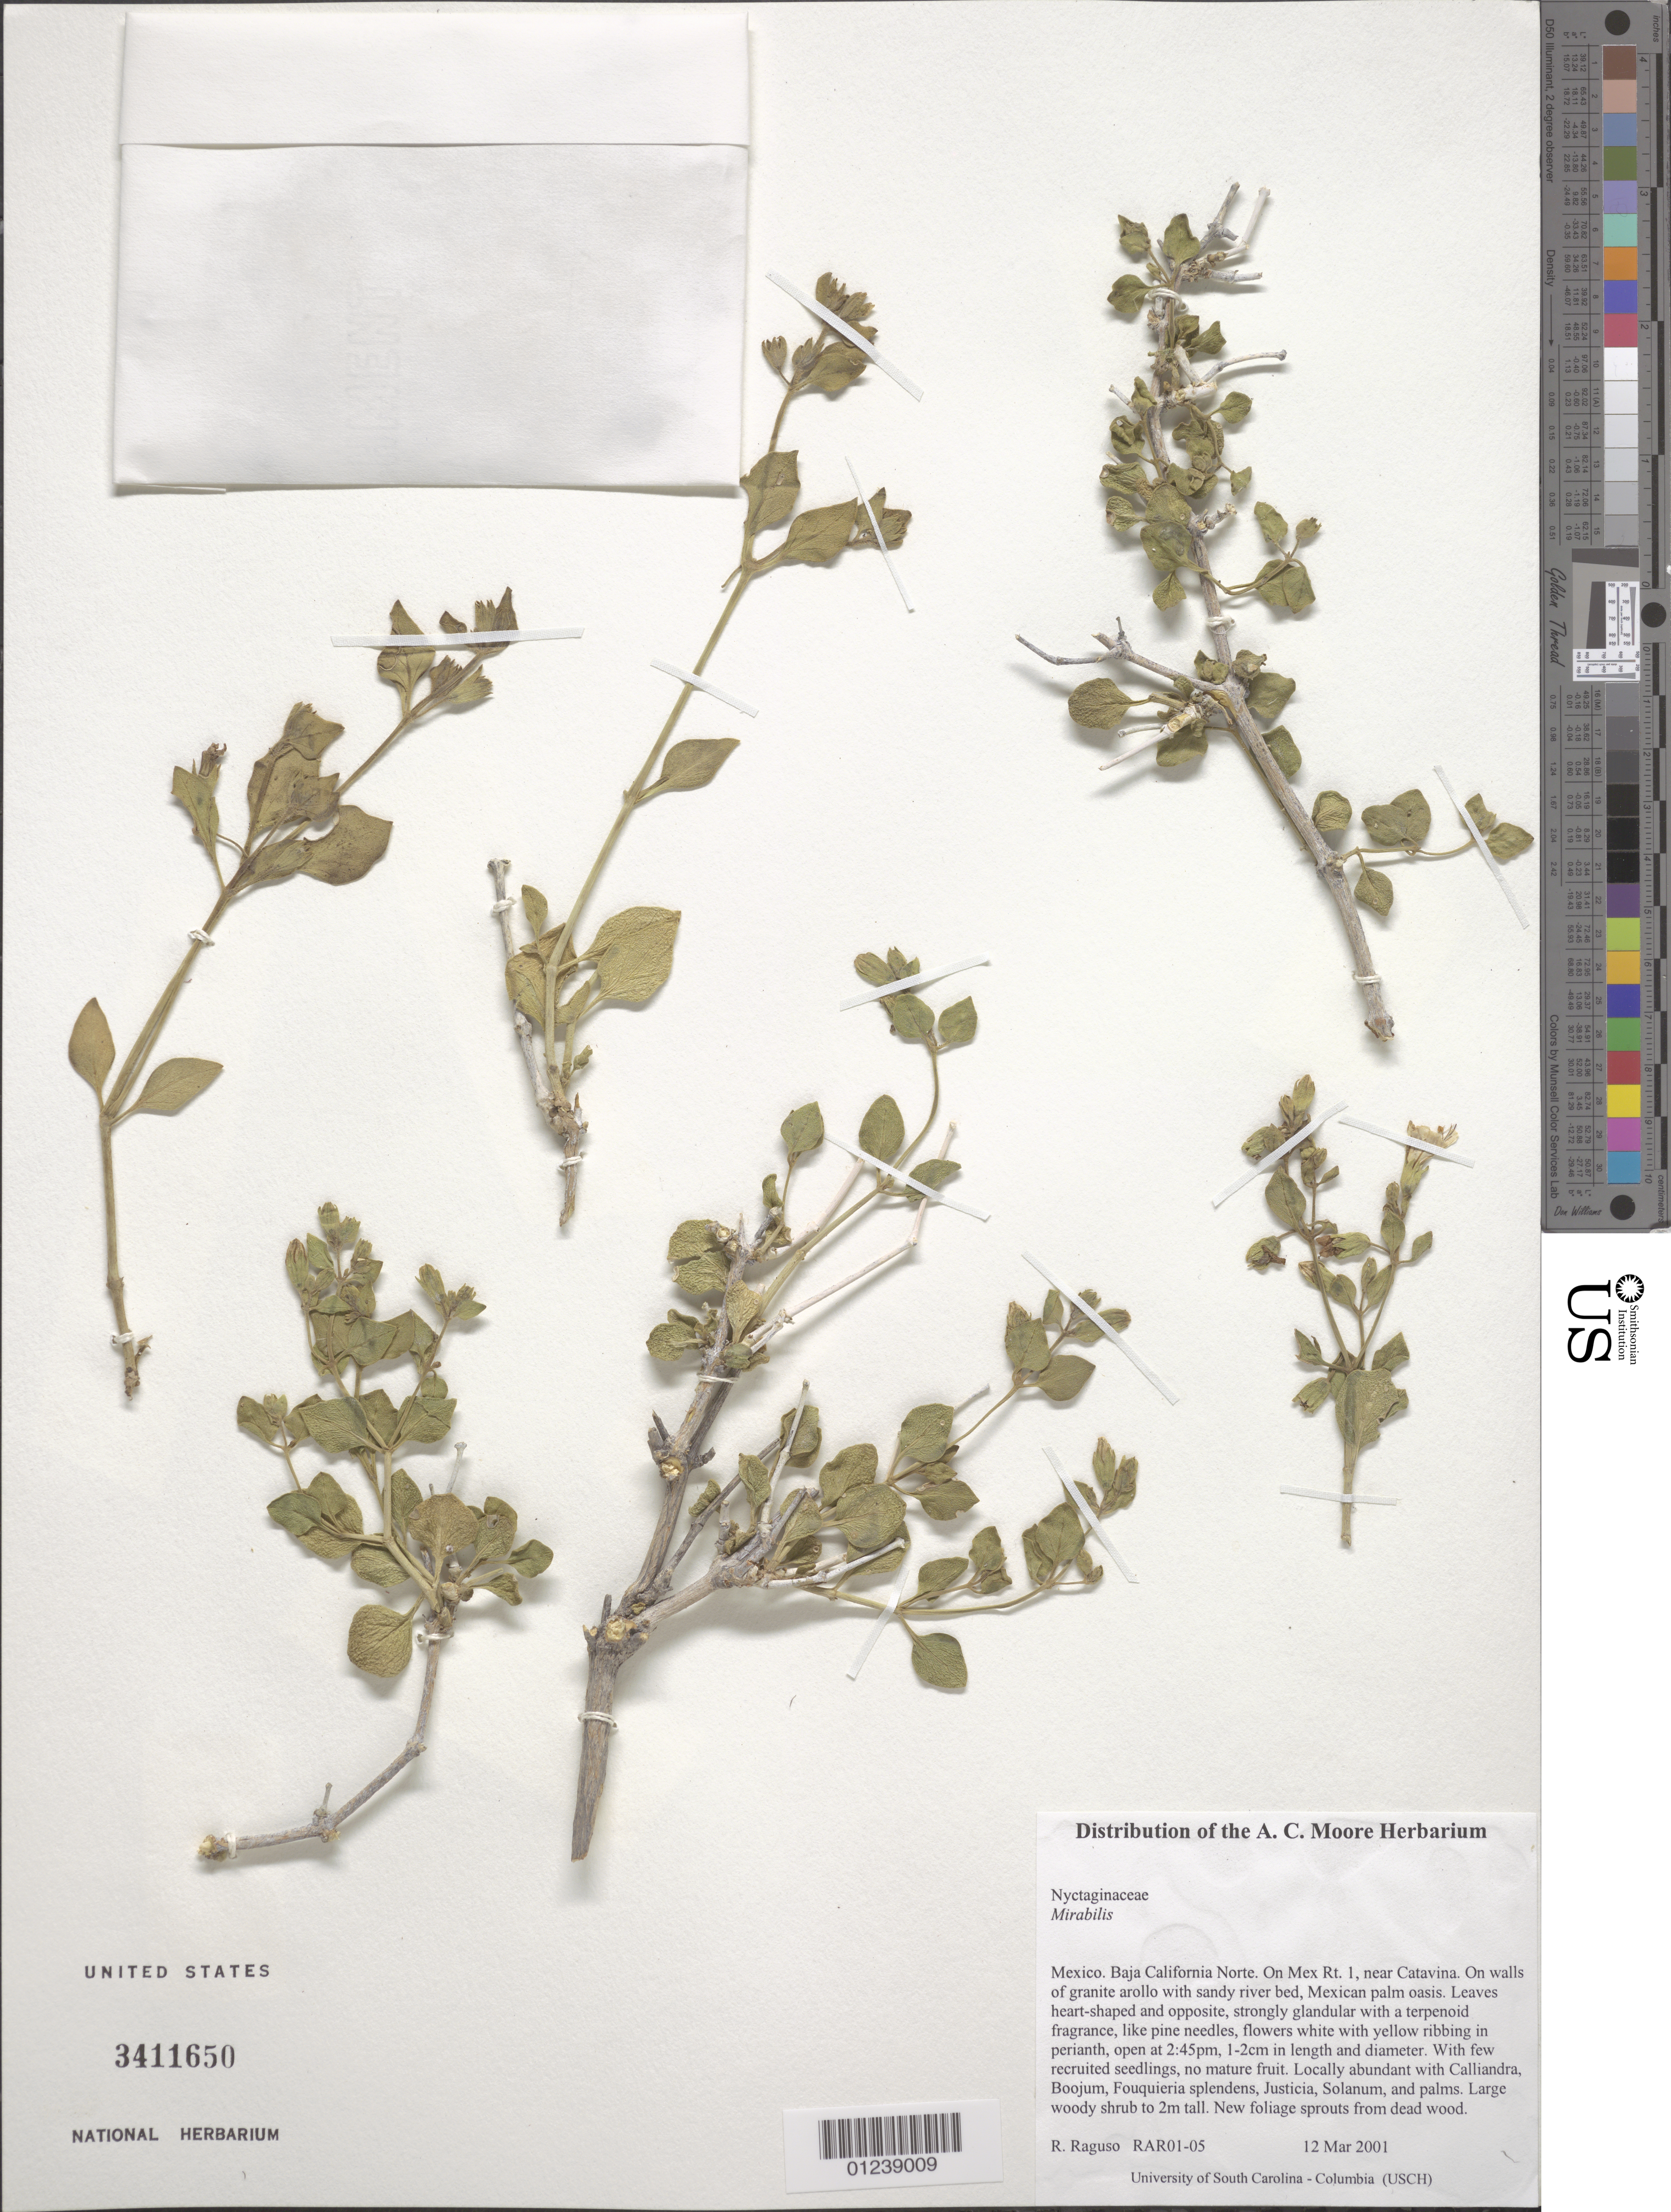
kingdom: Plantae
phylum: Tracheophyta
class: Magnoliopsida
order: Caryophyllales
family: Nyctaginaceae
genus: Mirabilis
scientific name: Mirabilis sp.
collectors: R. Raguso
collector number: RAR01-05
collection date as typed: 12 Mar 2001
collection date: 2001-03-12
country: Mexico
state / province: Baja California Norte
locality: On Mex Rt. 1, near Catavina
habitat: On walls of granite arollo with sandy river bed, Mexican palm oasis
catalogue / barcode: US 3411650